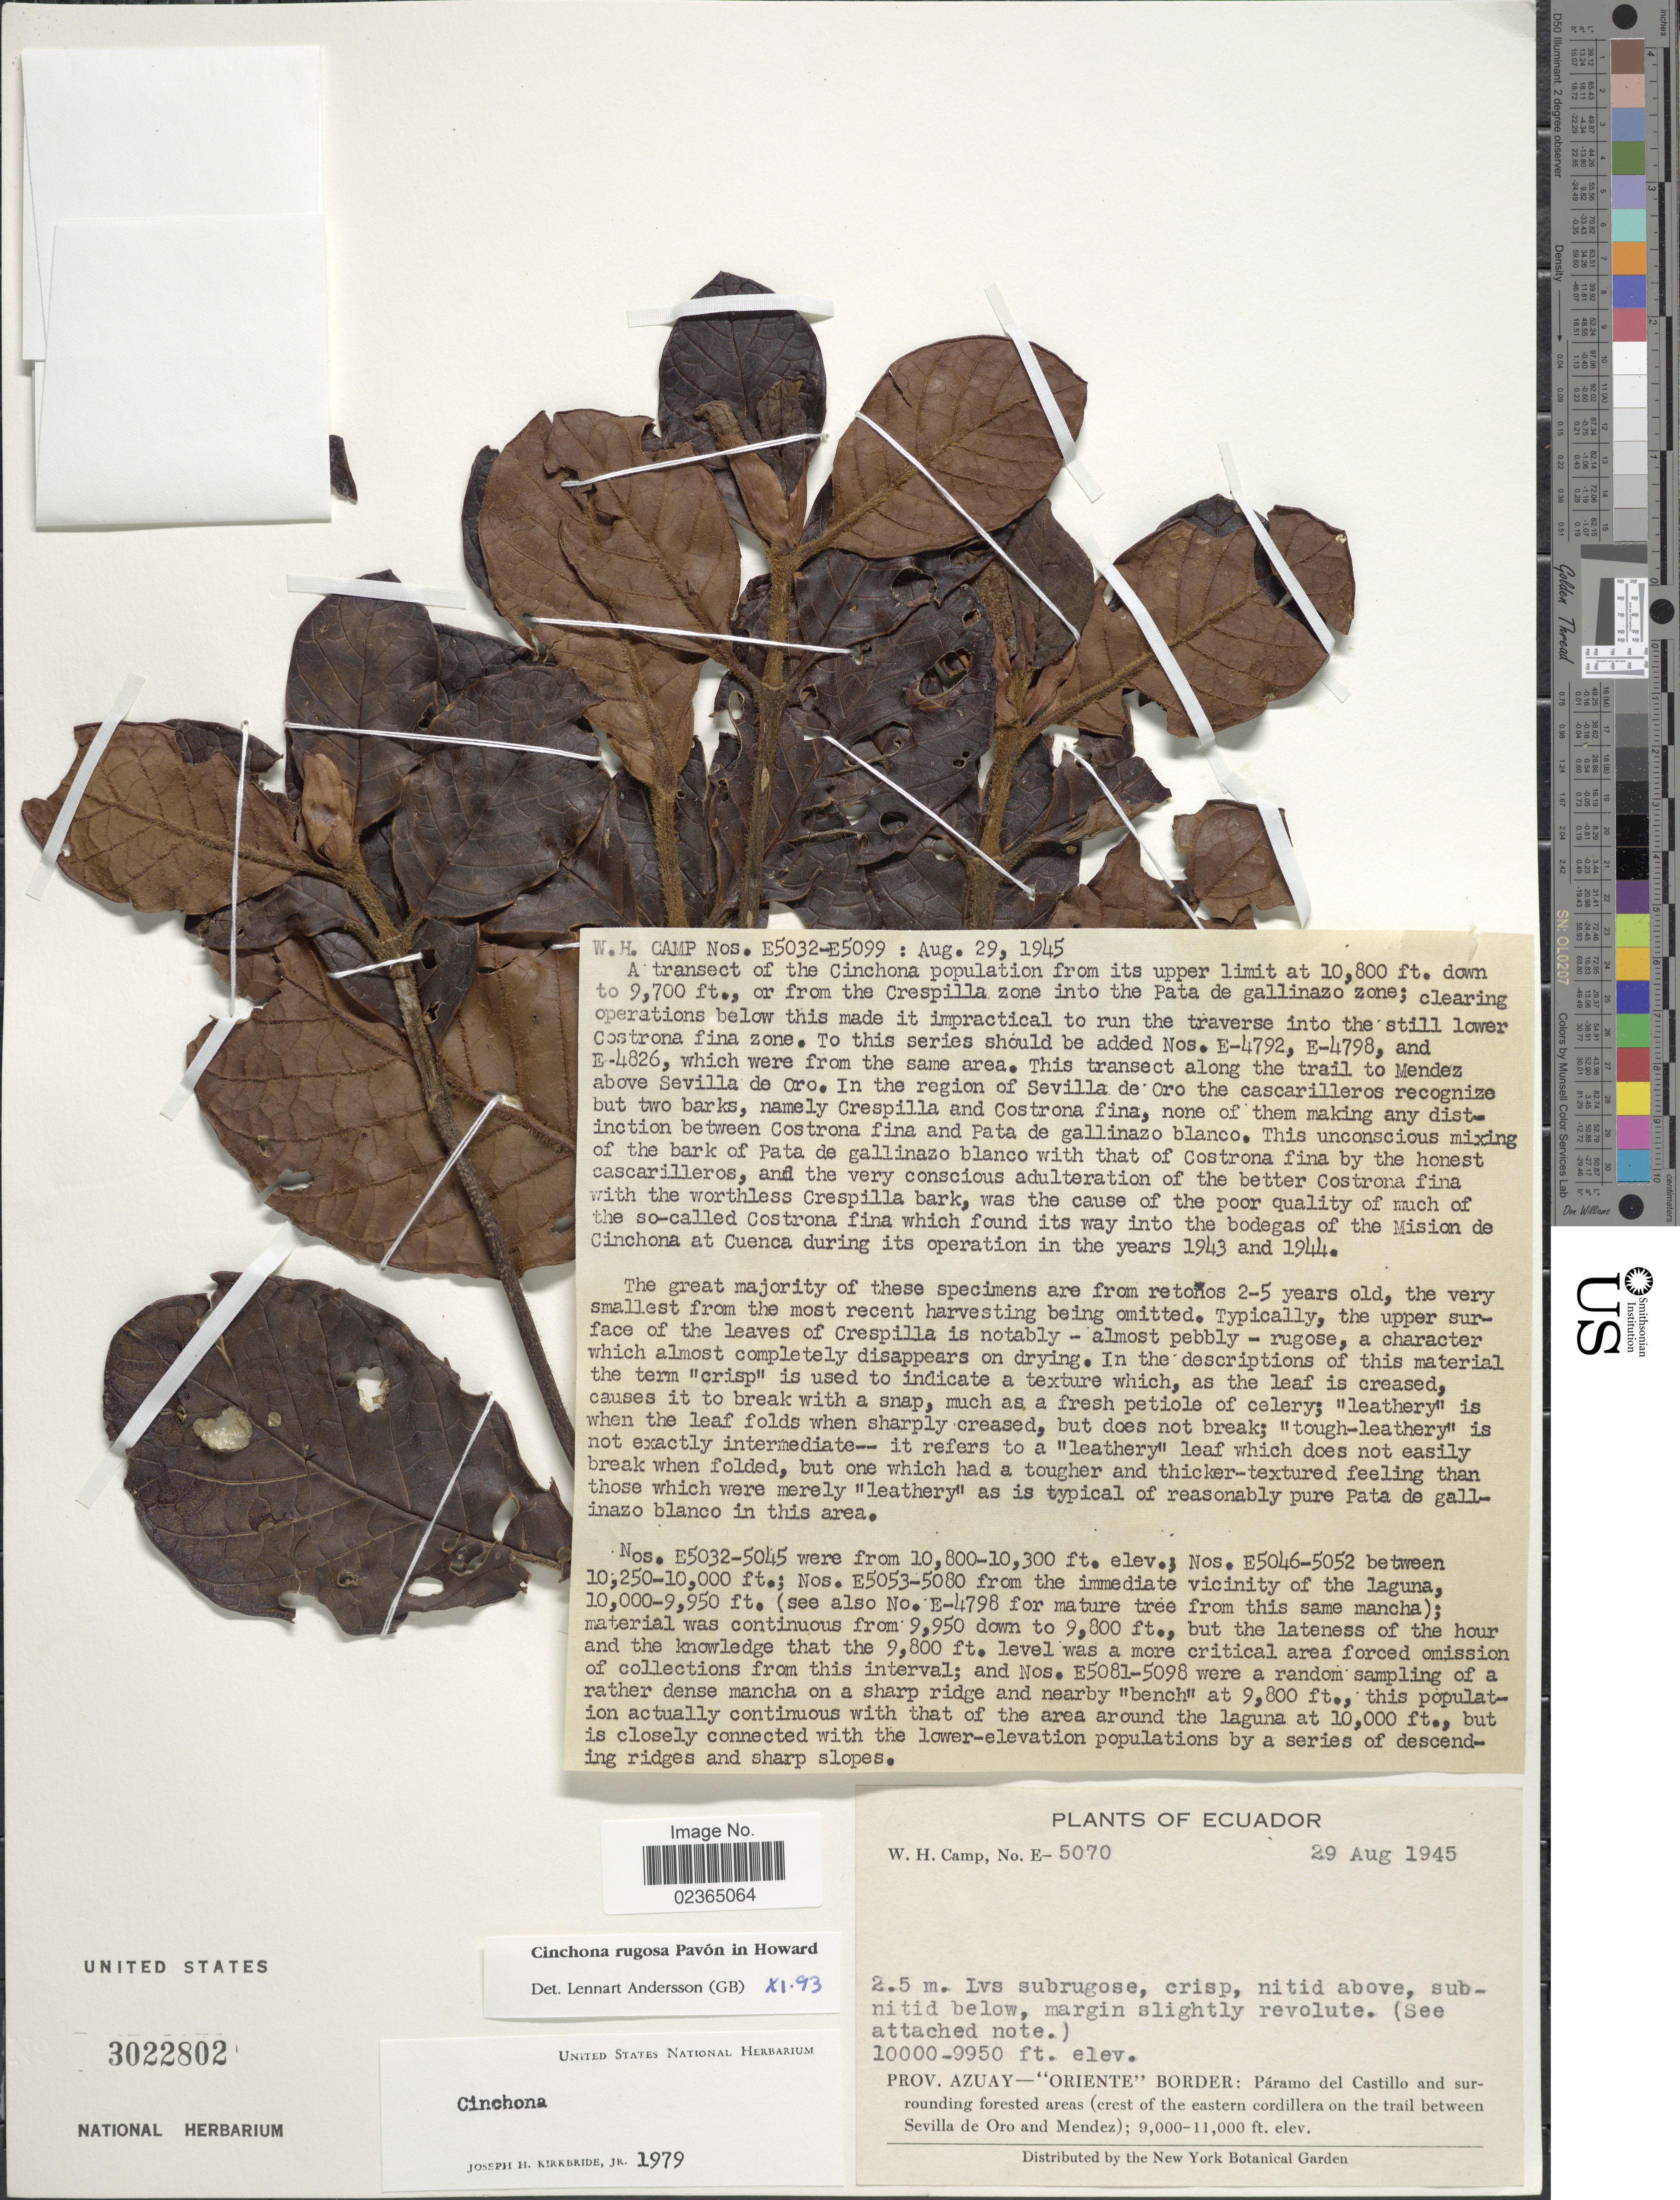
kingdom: Plantae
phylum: Tracheophyta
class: Magnoliopsida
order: Gentianales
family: Rubiaceae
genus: Cinchona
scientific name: Cinchona rugosa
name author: Pav.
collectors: W. H. Camp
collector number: E-5070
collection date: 1945-08-29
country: Ecuador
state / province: Azuay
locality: Oriente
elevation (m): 3033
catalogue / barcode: US 3022802